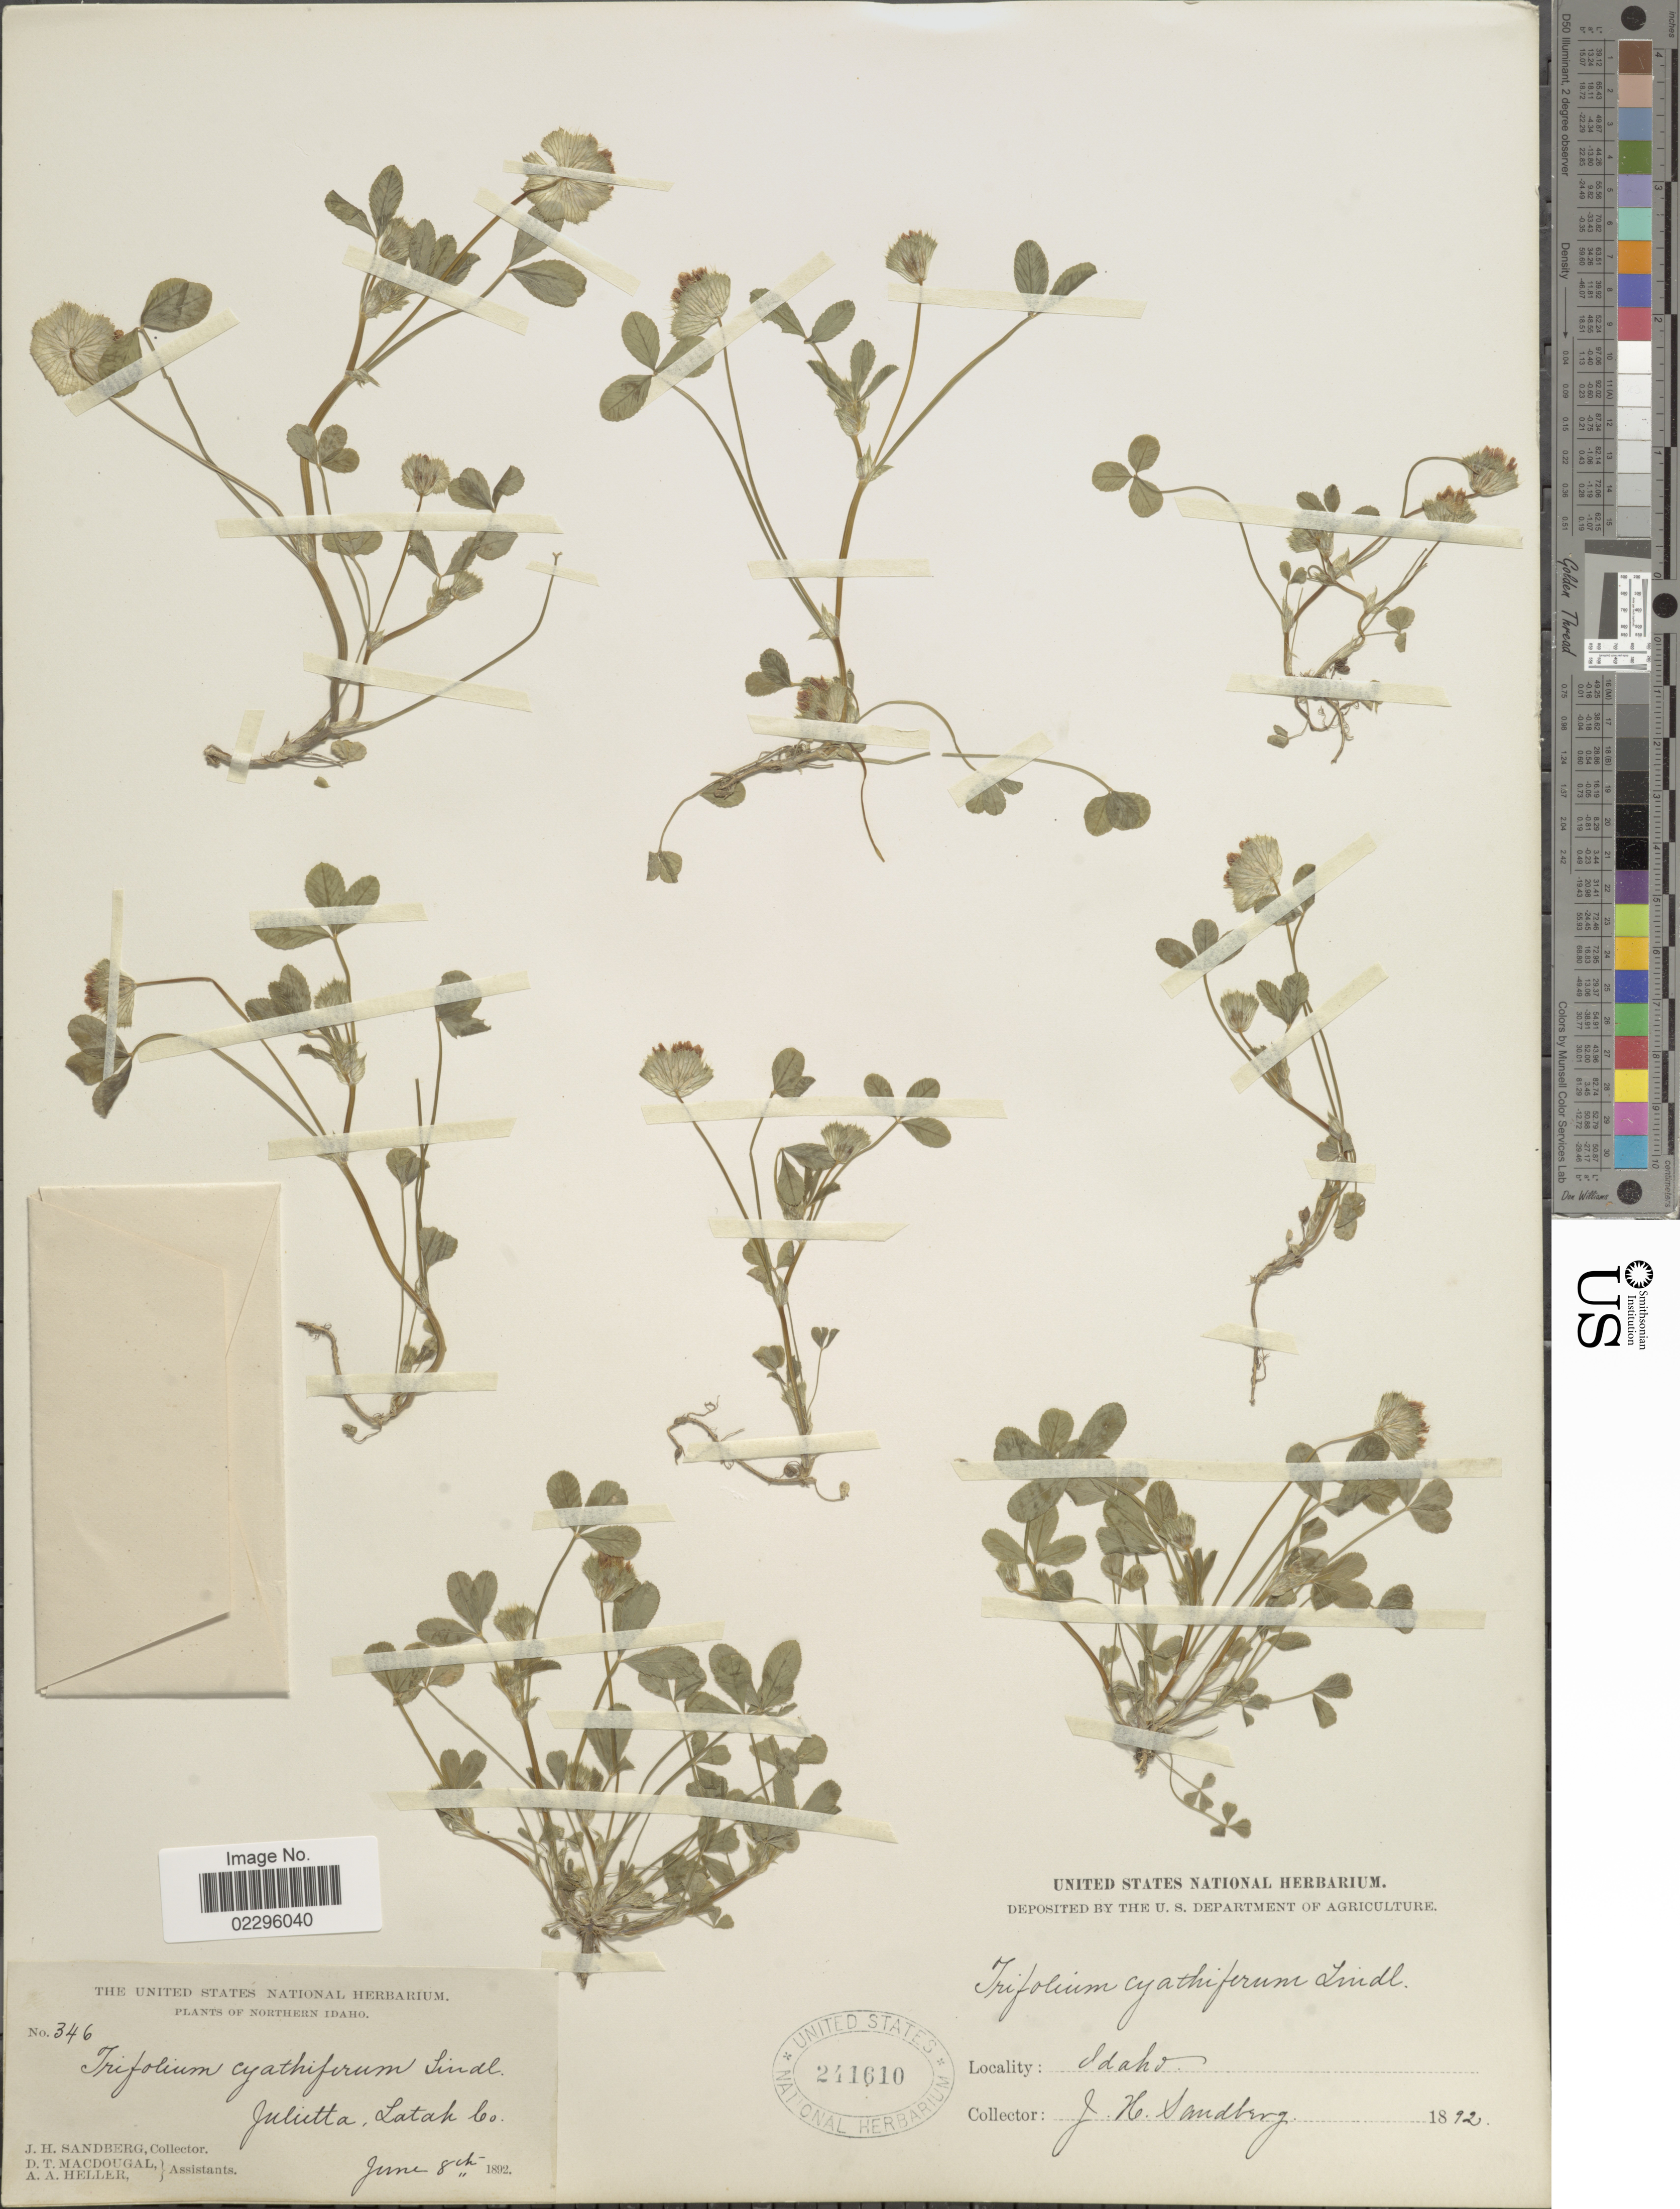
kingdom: Plantae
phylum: Tracheophyta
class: Magnoliopsida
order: Fabales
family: Fabaceae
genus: Trifolium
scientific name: Trifolium cyathiferum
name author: Lindl.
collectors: J. H. Sandberg, D. T. MacDougal & A. A. Heller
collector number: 346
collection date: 1892-06-08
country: United States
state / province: Idaho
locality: Northern Idaho, Julietta, Latah Co.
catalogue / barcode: US 241610